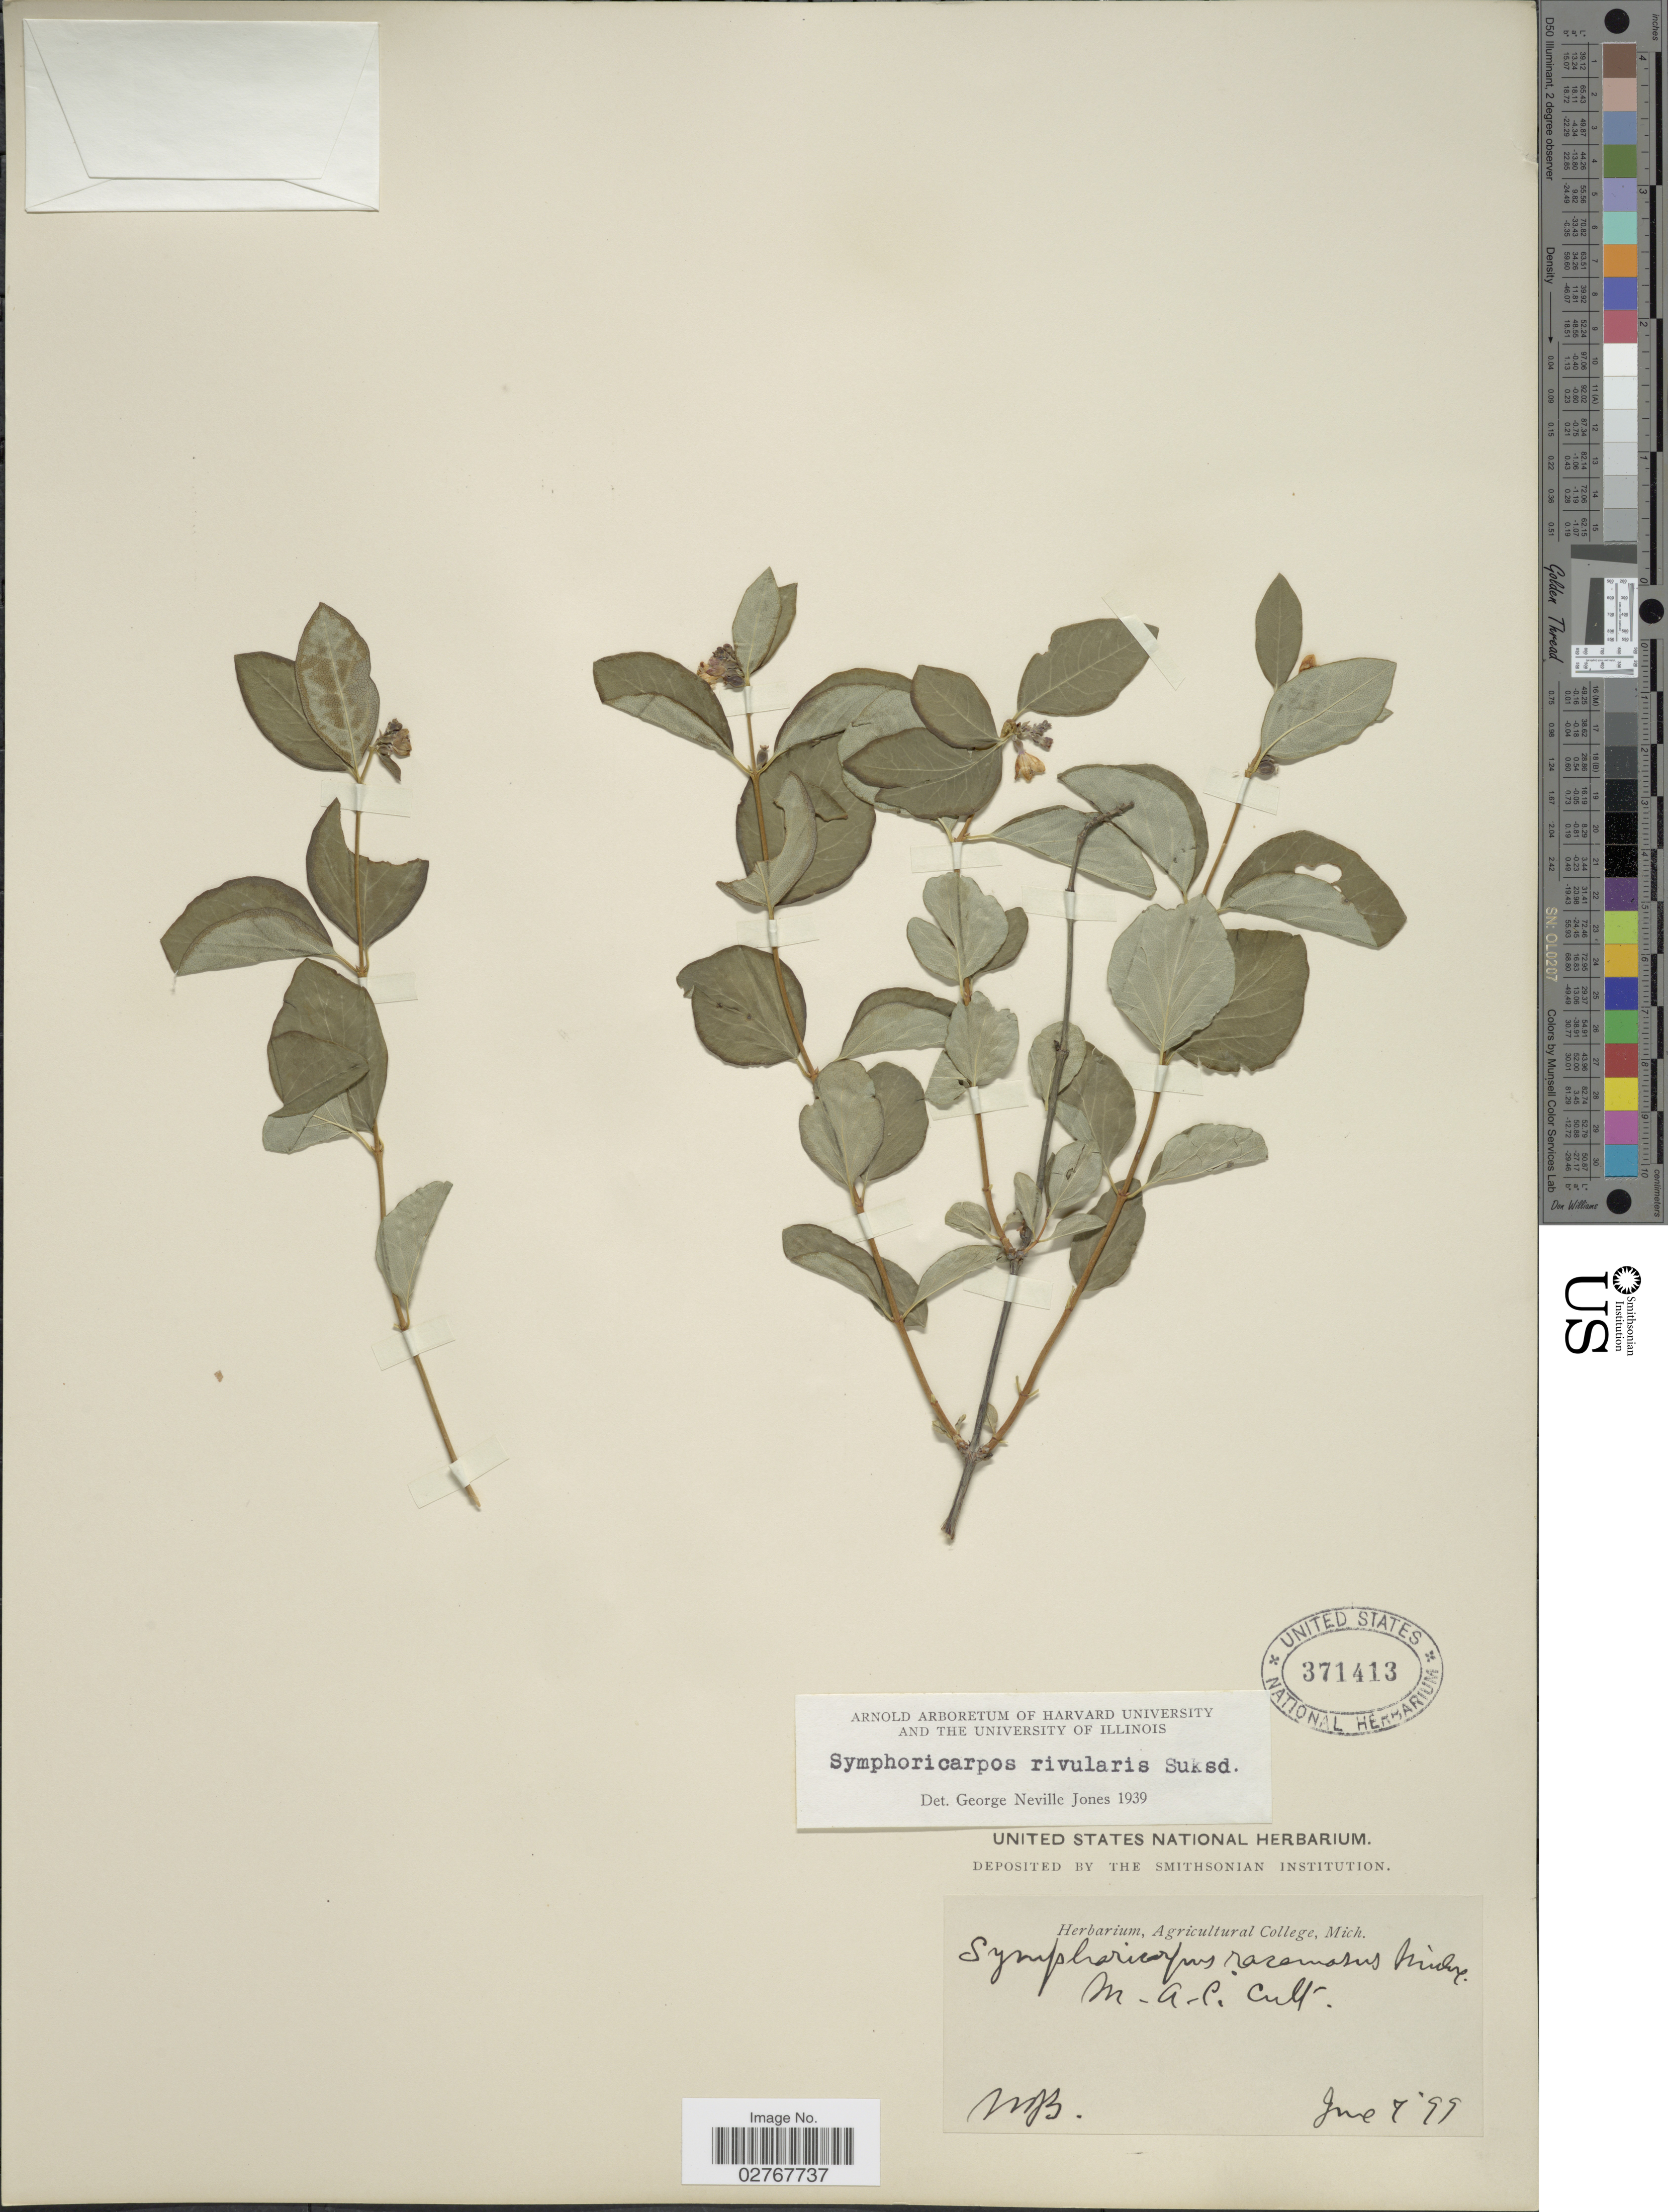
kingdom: Plantae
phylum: Tracheophyta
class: Magnoliopsida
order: Dipsacales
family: Caprifoliaceae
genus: Symphoricarpos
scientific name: Symphoricarpos rivularis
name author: Suksd.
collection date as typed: Transcribed d/m/y: 7/6/99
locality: M.A.C.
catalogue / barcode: US 371413